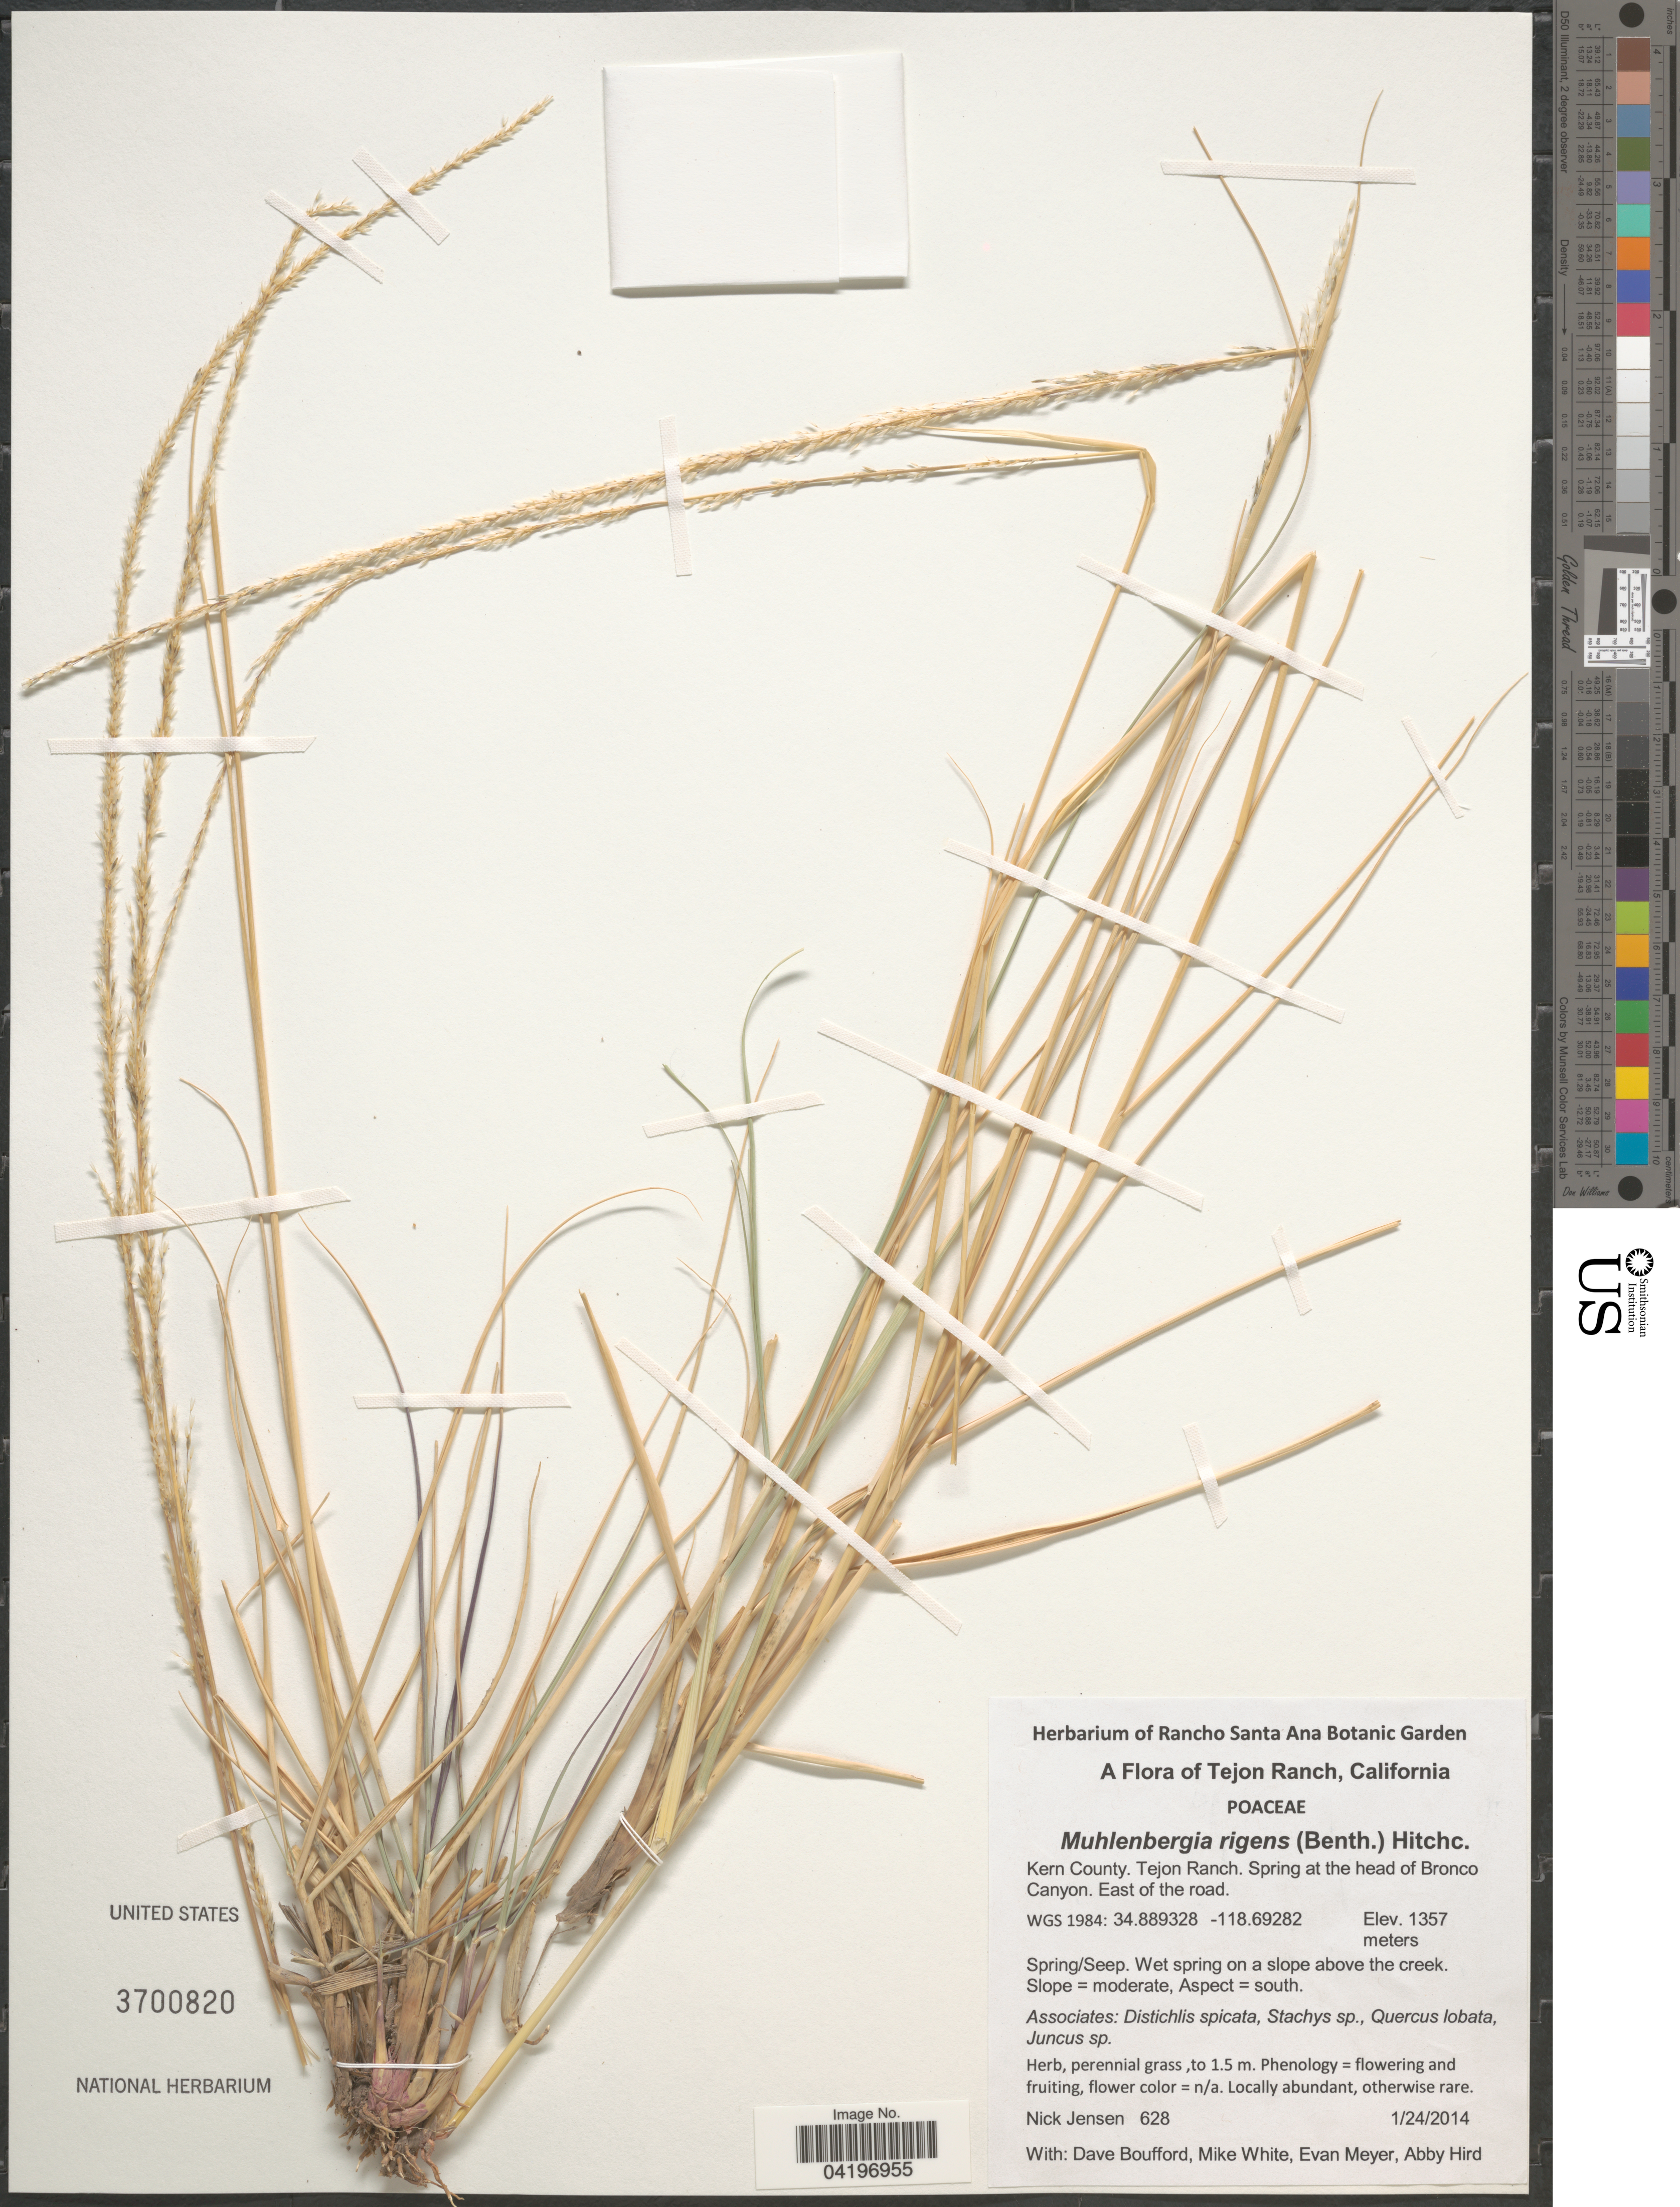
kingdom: Plantae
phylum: Tracheophyta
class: Liliopsida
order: Poales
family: Poaceae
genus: Muhlenbergia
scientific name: Muhlenbergia rigens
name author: (Benth.) Hitchc.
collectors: N. Jensen, D. E. Boufford, M. White, E. Meyer & A. Hird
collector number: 628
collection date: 2014-01-24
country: United States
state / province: California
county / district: Kern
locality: Tejon Ranch. Kern County. Tejon Ranch. Spring at the head of Bronco Canyon. East of the road. WGS 1984. Aspect = south.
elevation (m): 1357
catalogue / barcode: US 3700820